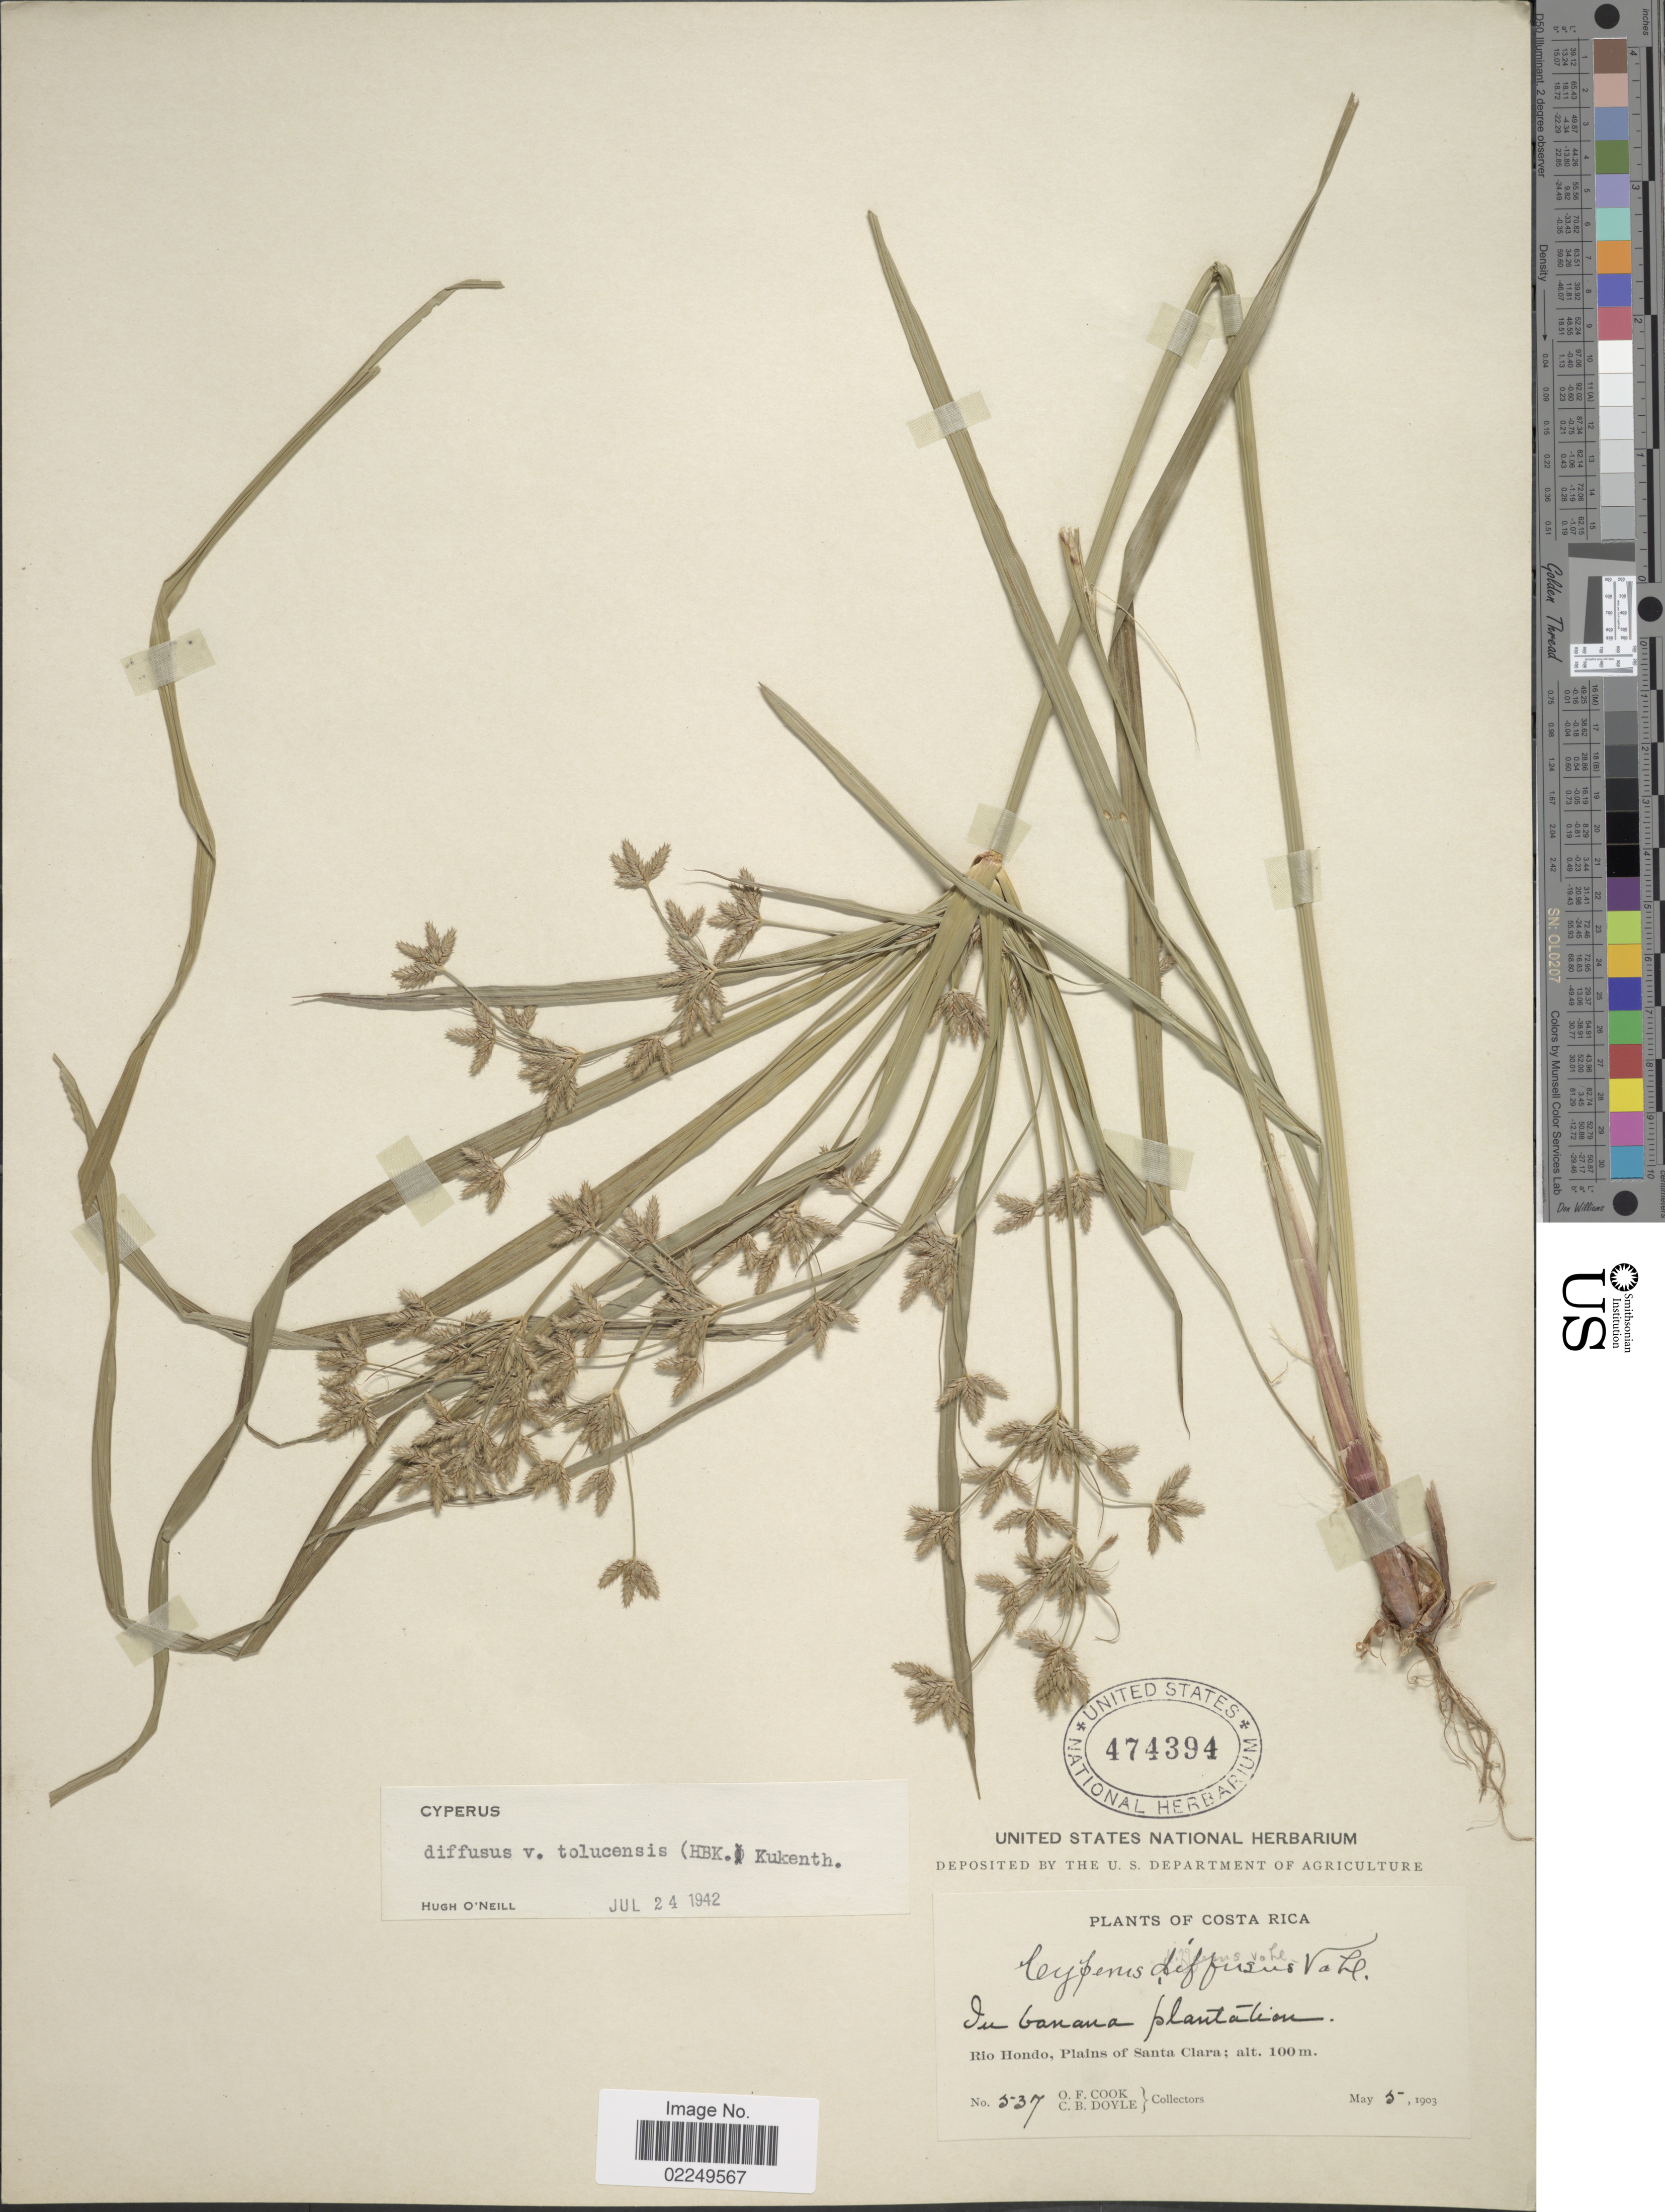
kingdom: Plantae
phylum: Tracheophyta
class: Liliopsida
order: Poales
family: Cyperaceae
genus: Cyperus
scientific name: Cyperus laxus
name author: Lam.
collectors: O. F. Cook & C. Doyle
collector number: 537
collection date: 1903-05-05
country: Costa Rica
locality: Rio Hondo, Plains of Santa Clara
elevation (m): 100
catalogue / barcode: US 474394